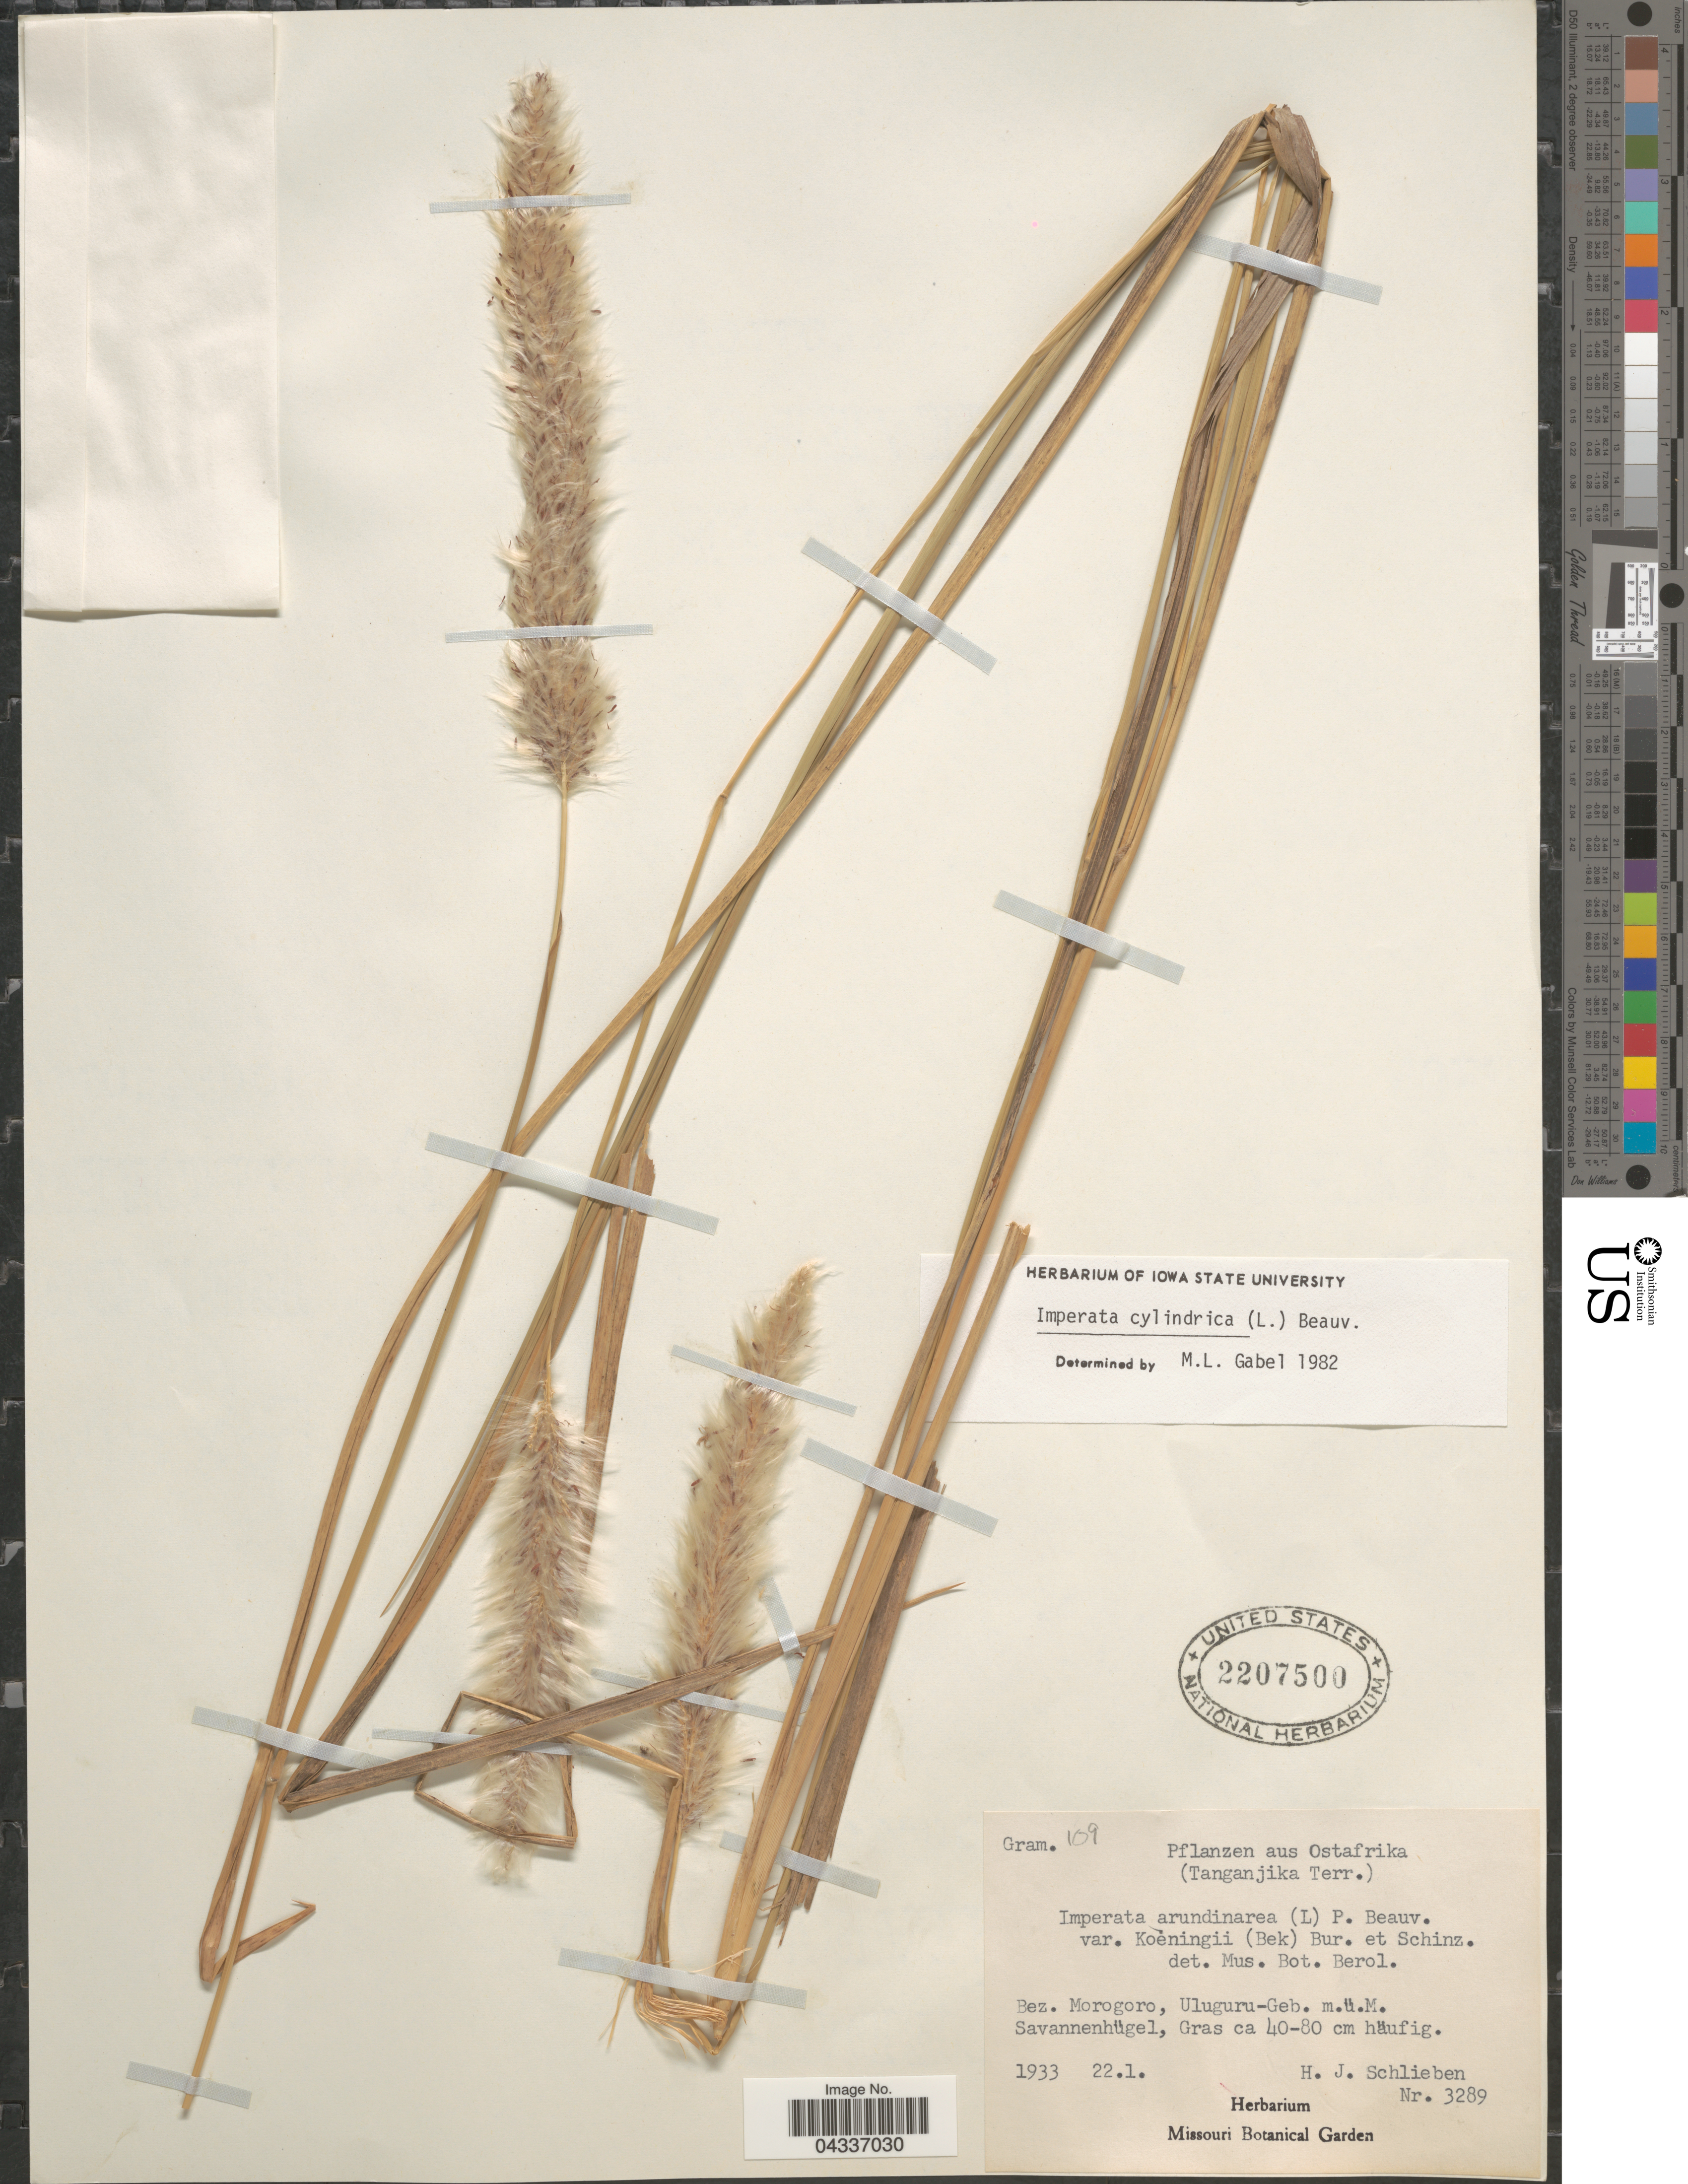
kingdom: Plantae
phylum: Tracheophyta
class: Liliopsida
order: Poales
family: Poaceae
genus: Imperata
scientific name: Imperata cylindrica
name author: (L.) P. Beauv.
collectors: H. J. Schlieben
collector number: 3289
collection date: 1933-01-22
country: Tanzania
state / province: Morogoro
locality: Ostafrika (Tanganjika Terr.). Bez. Morogoro, Uluguru-Geb.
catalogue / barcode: US 2207500